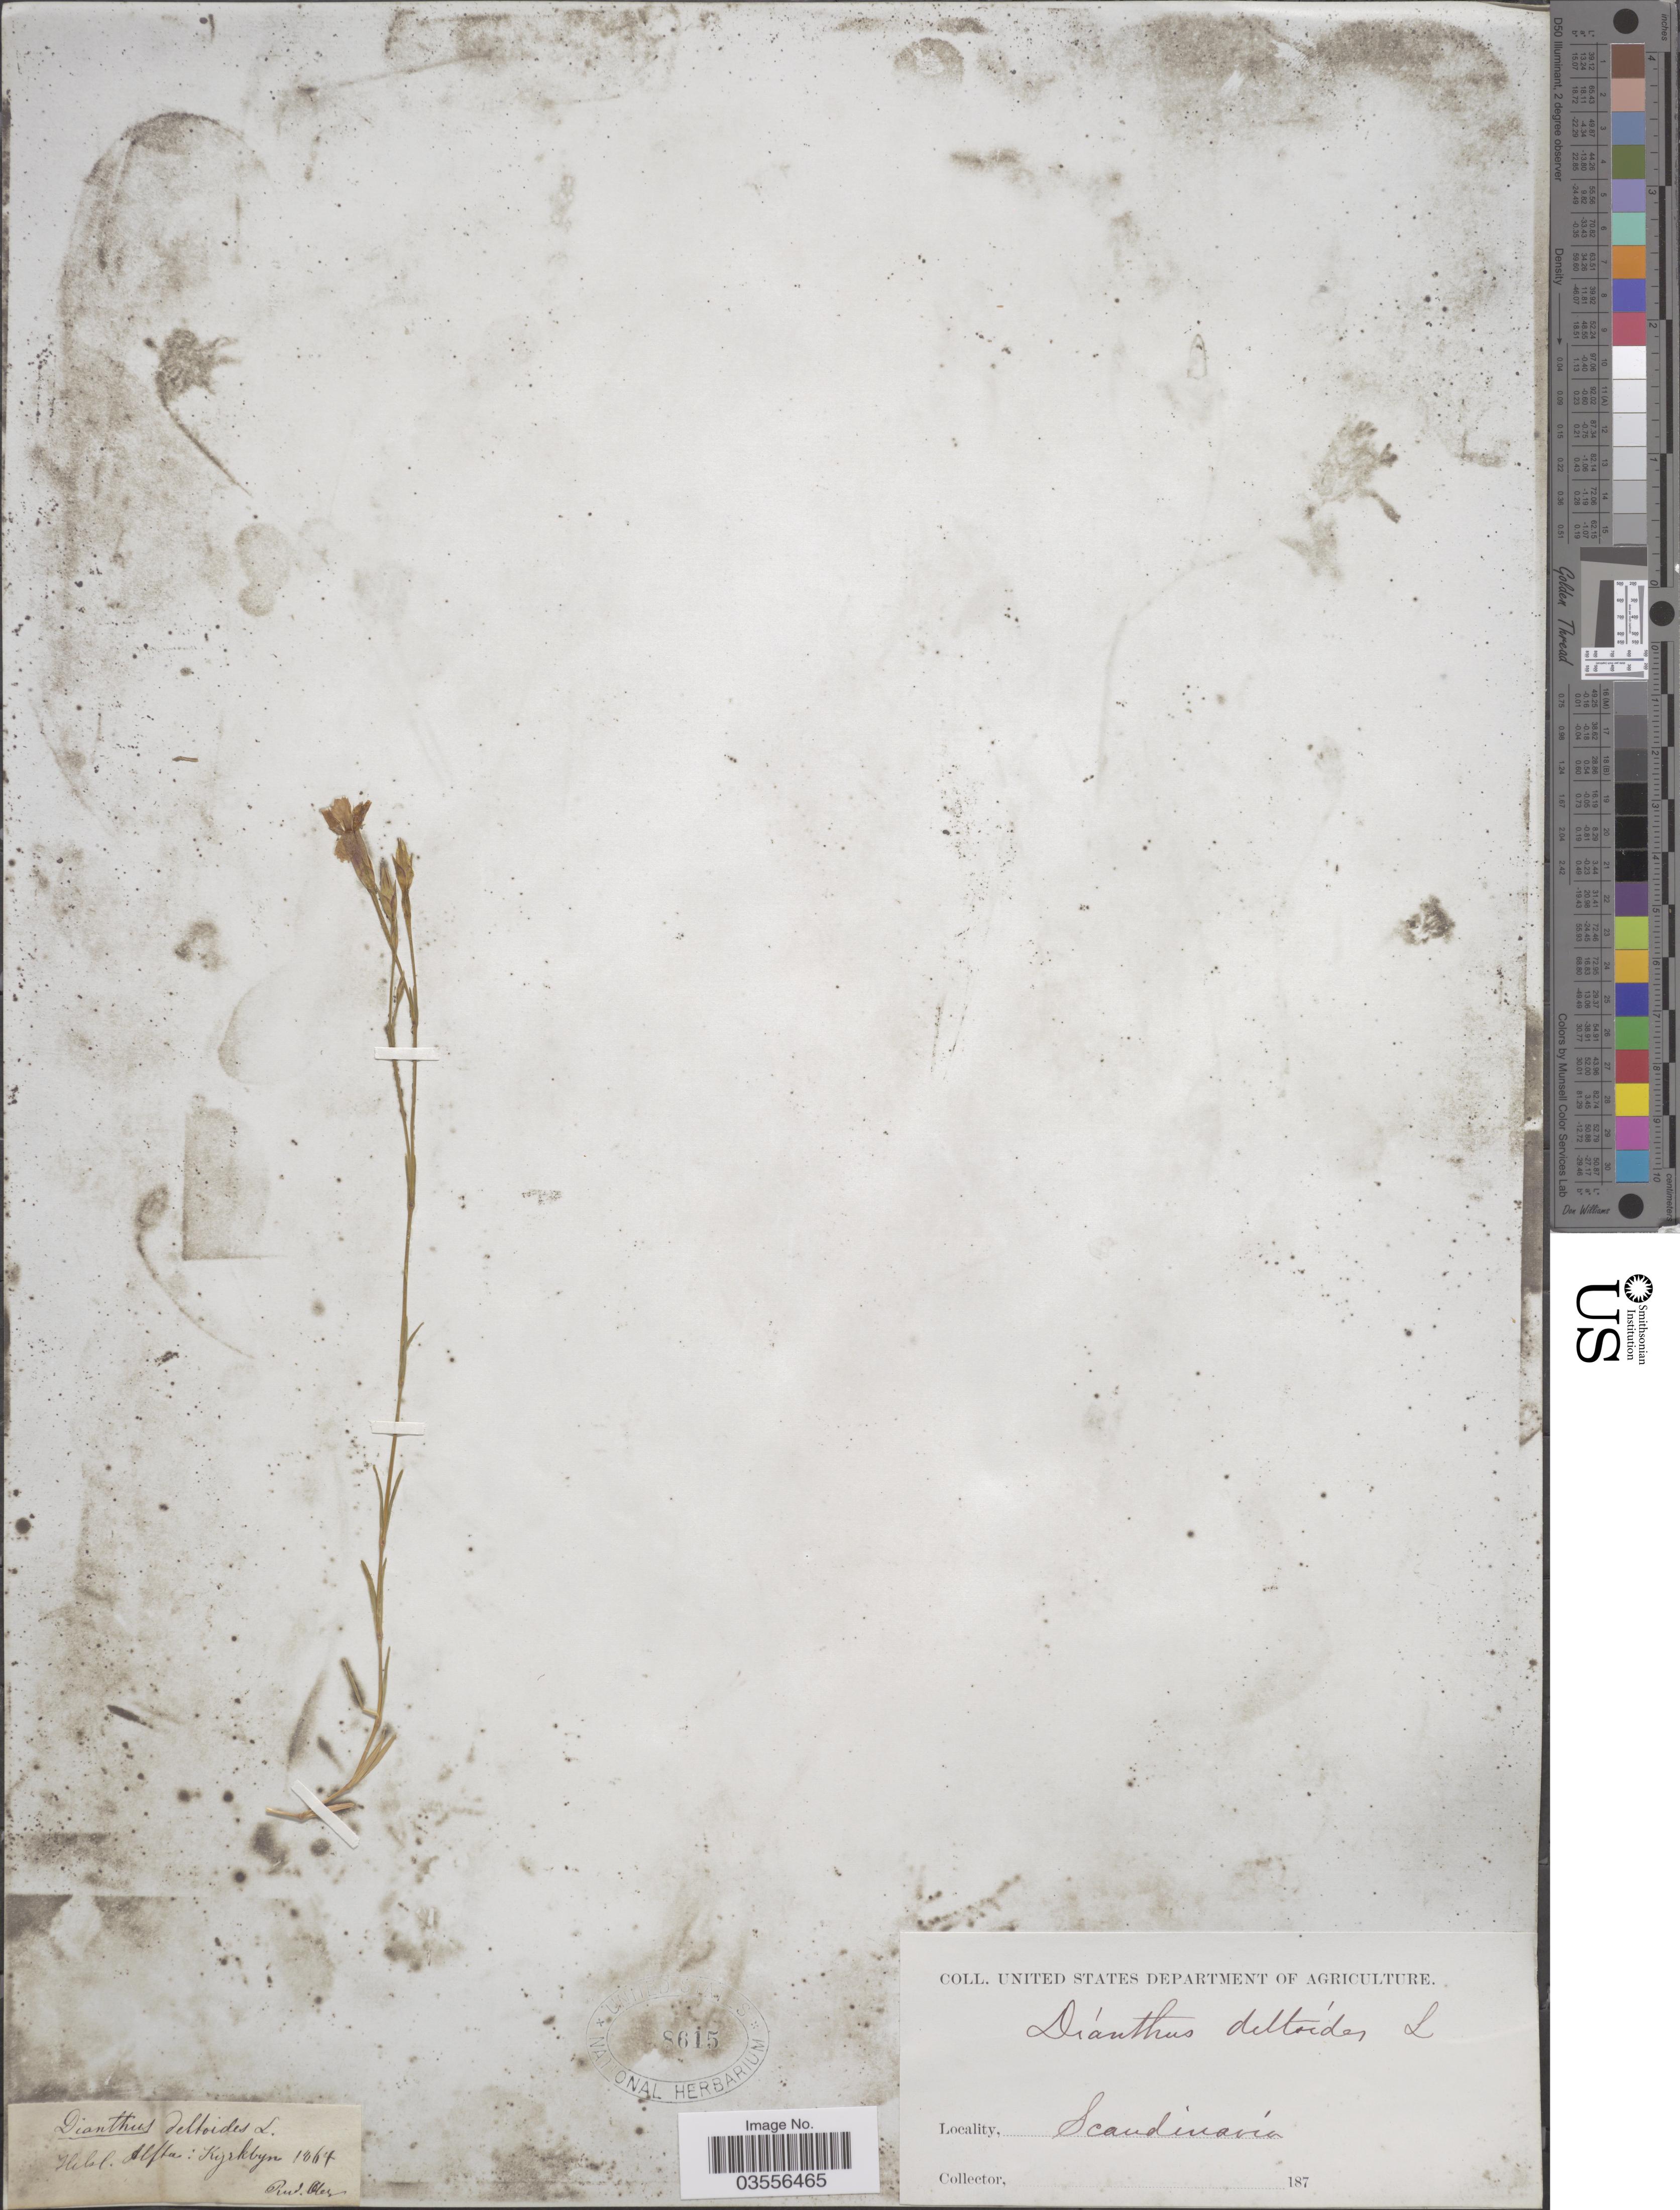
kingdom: Plantae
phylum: Tracheophyta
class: Magnoliopsida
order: Caryophyllales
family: Caryophyllaceae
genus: Dianthus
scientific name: Dianthus deltoides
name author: L.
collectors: R. Oler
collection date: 1864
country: Sweden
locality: Scandinavia. Helsl. Alftai: Kyrkbyn.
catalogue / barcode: US 8615